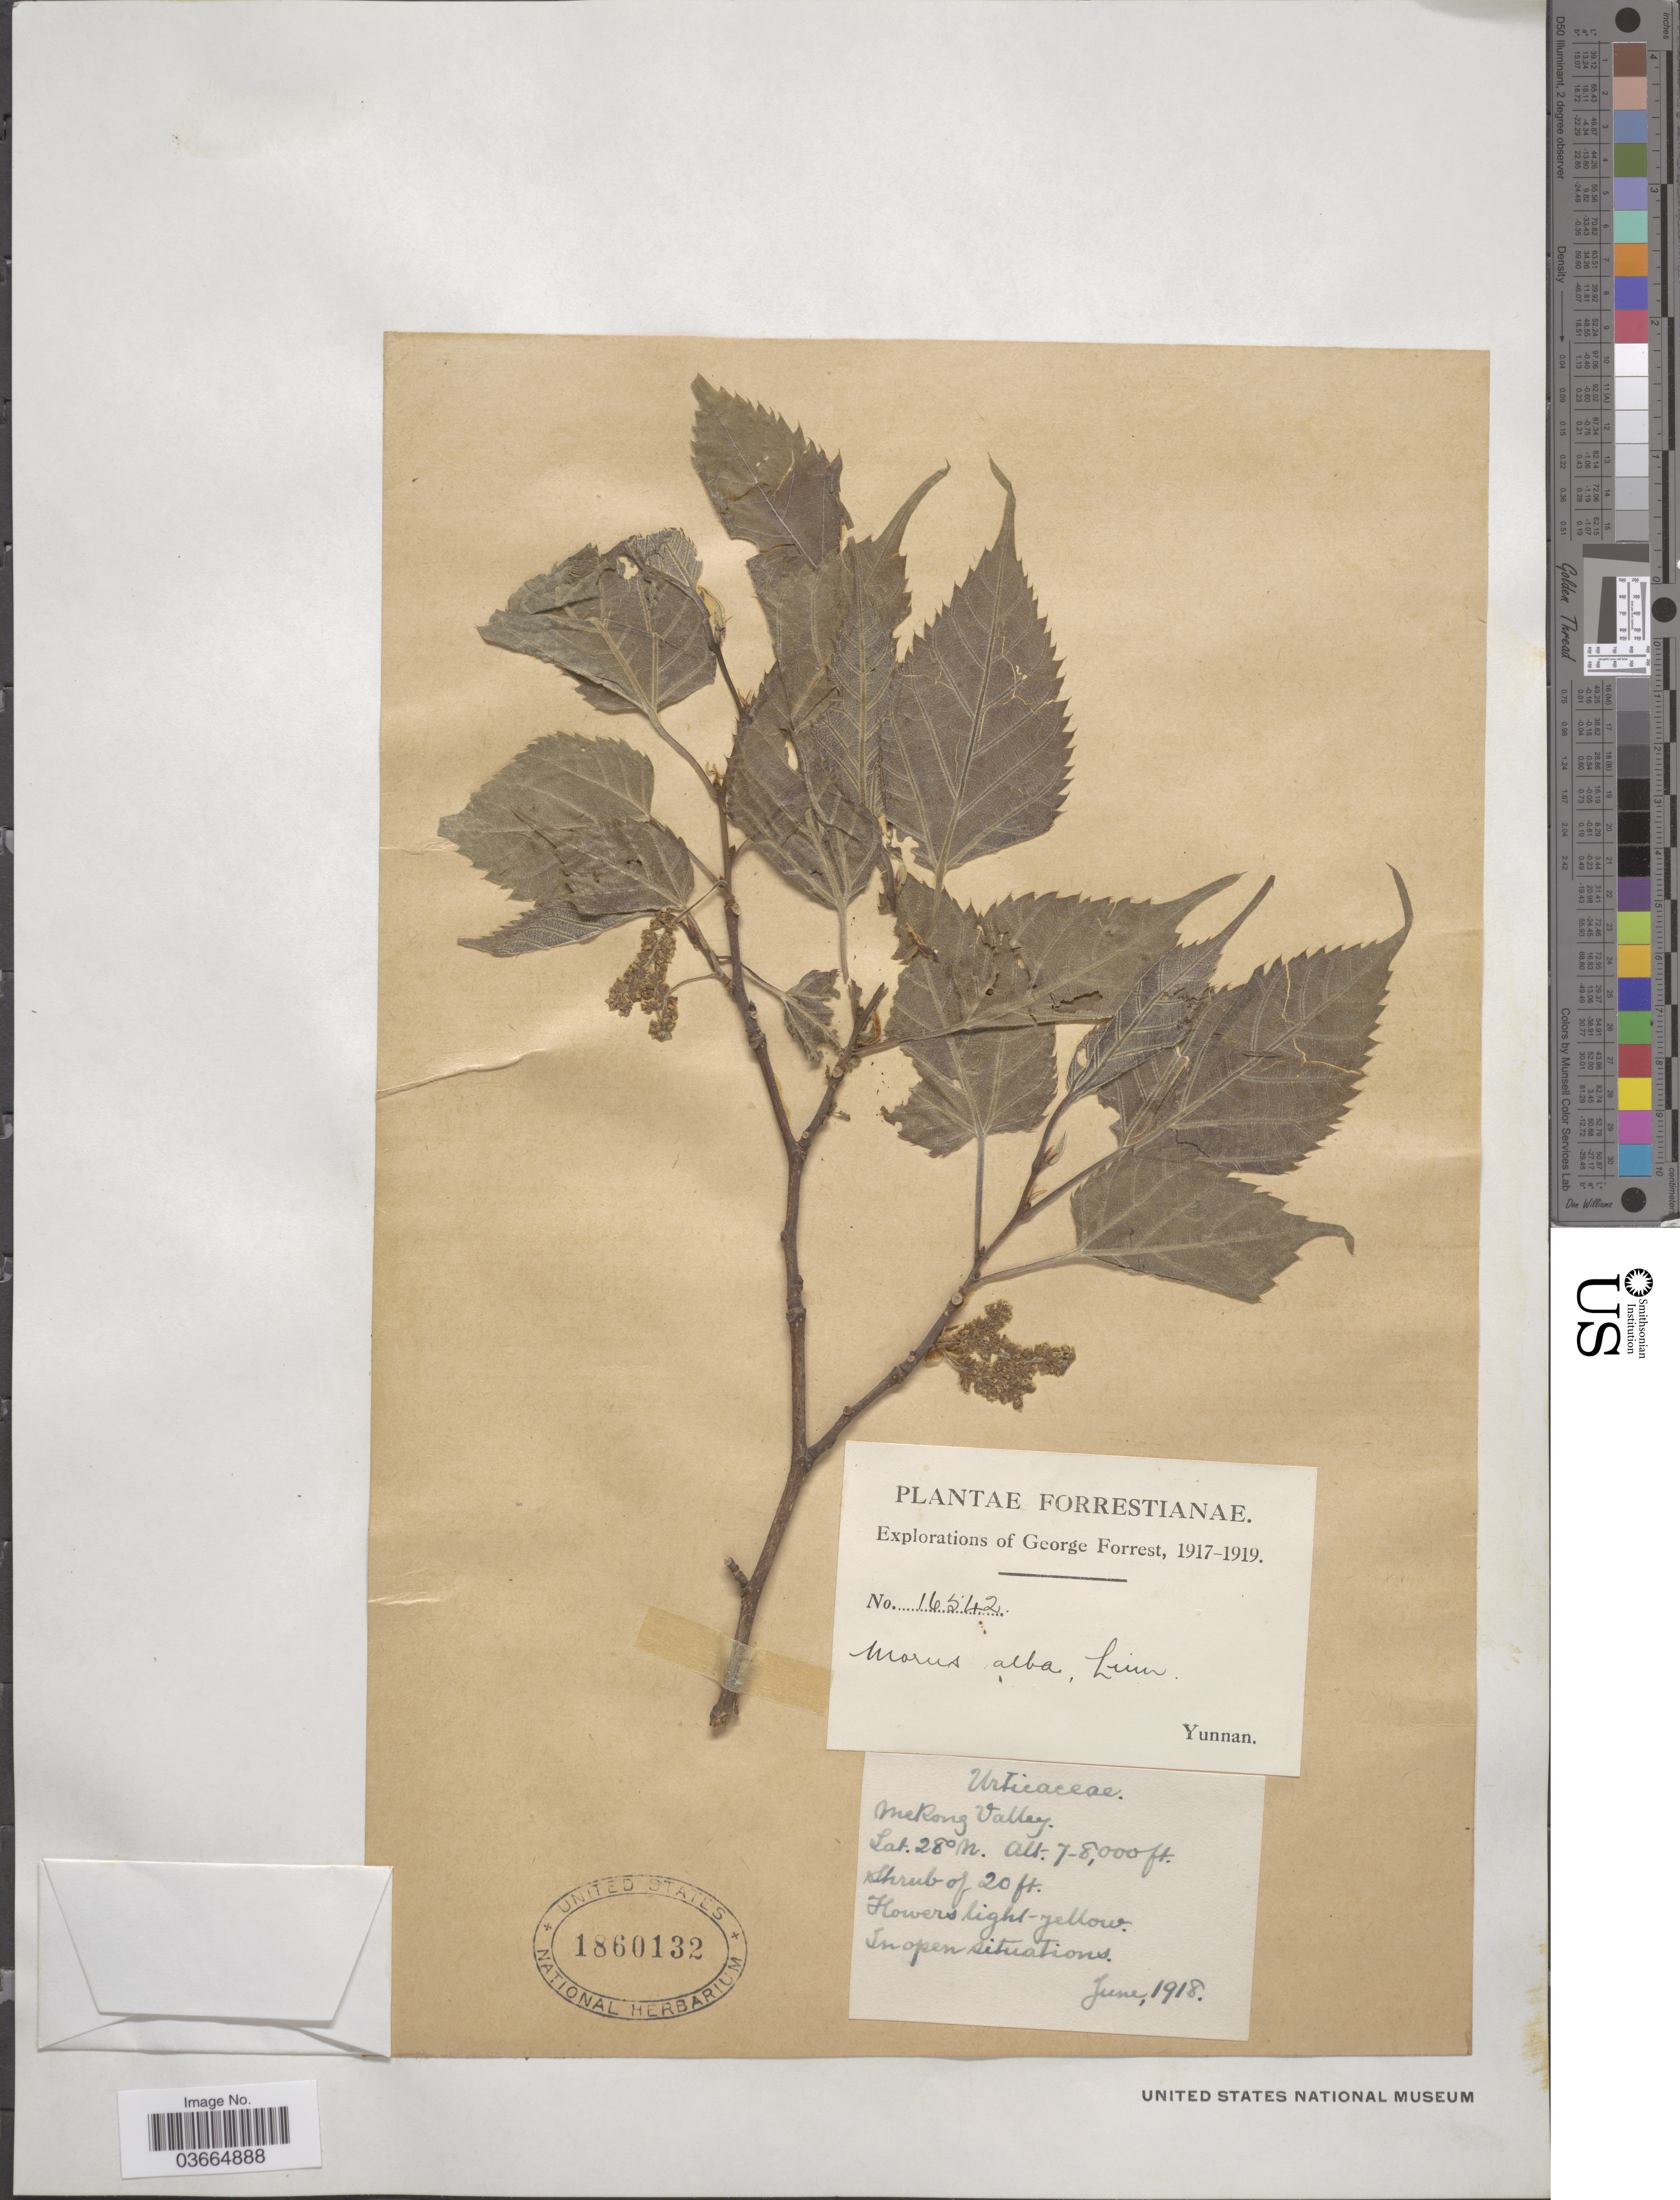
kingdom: Plantae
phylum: Tracheophyta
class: Magnoliopsida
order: Rosales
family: Moraceae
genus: Morus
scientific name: Morus alba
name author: L.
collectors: G. Forrest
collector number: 16542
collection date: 1918-06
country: China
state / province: Yunnan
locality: Mekong Valley.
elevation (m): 2134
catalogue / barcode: US 1860132